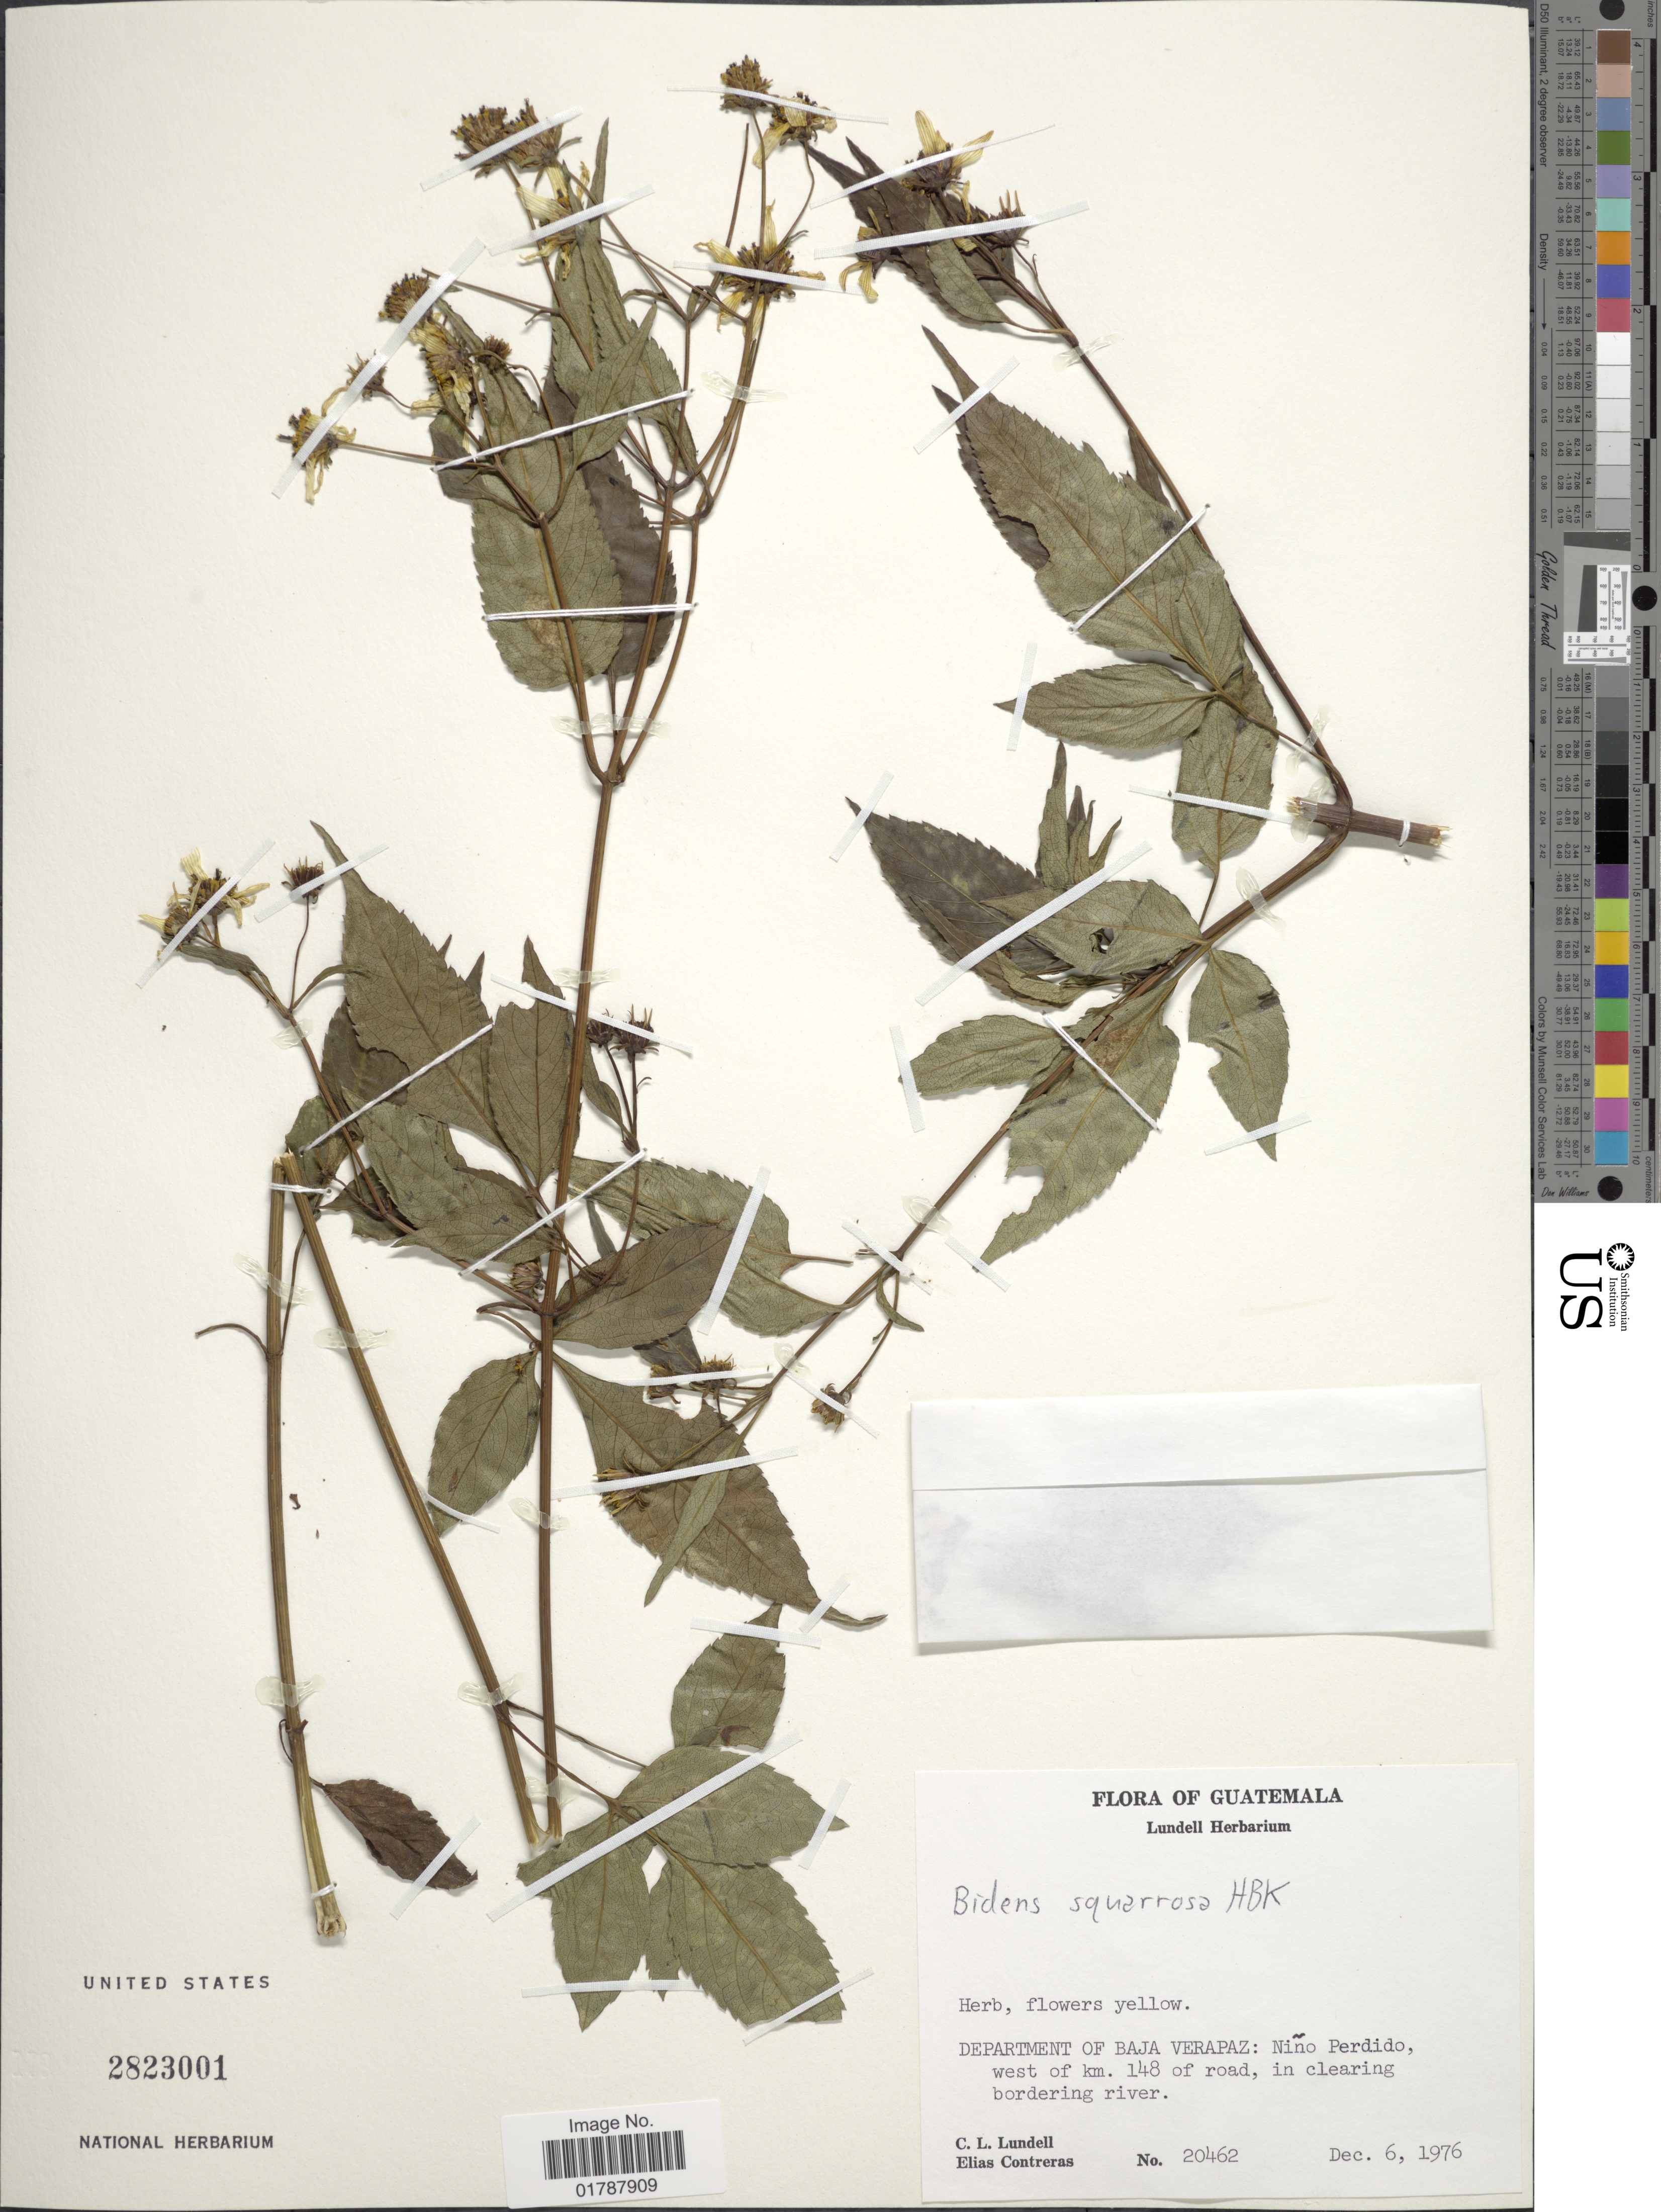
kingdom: Plantae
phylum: Tracheophyta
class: Magnoliopsida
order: Asterales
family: Asteraceae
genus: Bidens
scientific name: Bidens squarrosa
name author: Kunth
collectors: C. L. Lundell & E. Contreras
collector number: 20462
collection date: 1976-12-06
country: Guatemala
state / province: Baja Verapaz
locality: Department of Baja Verapaz: Nino Perdido, west of km. 148 of road, in clearing bordering river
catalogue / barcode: US 2823001